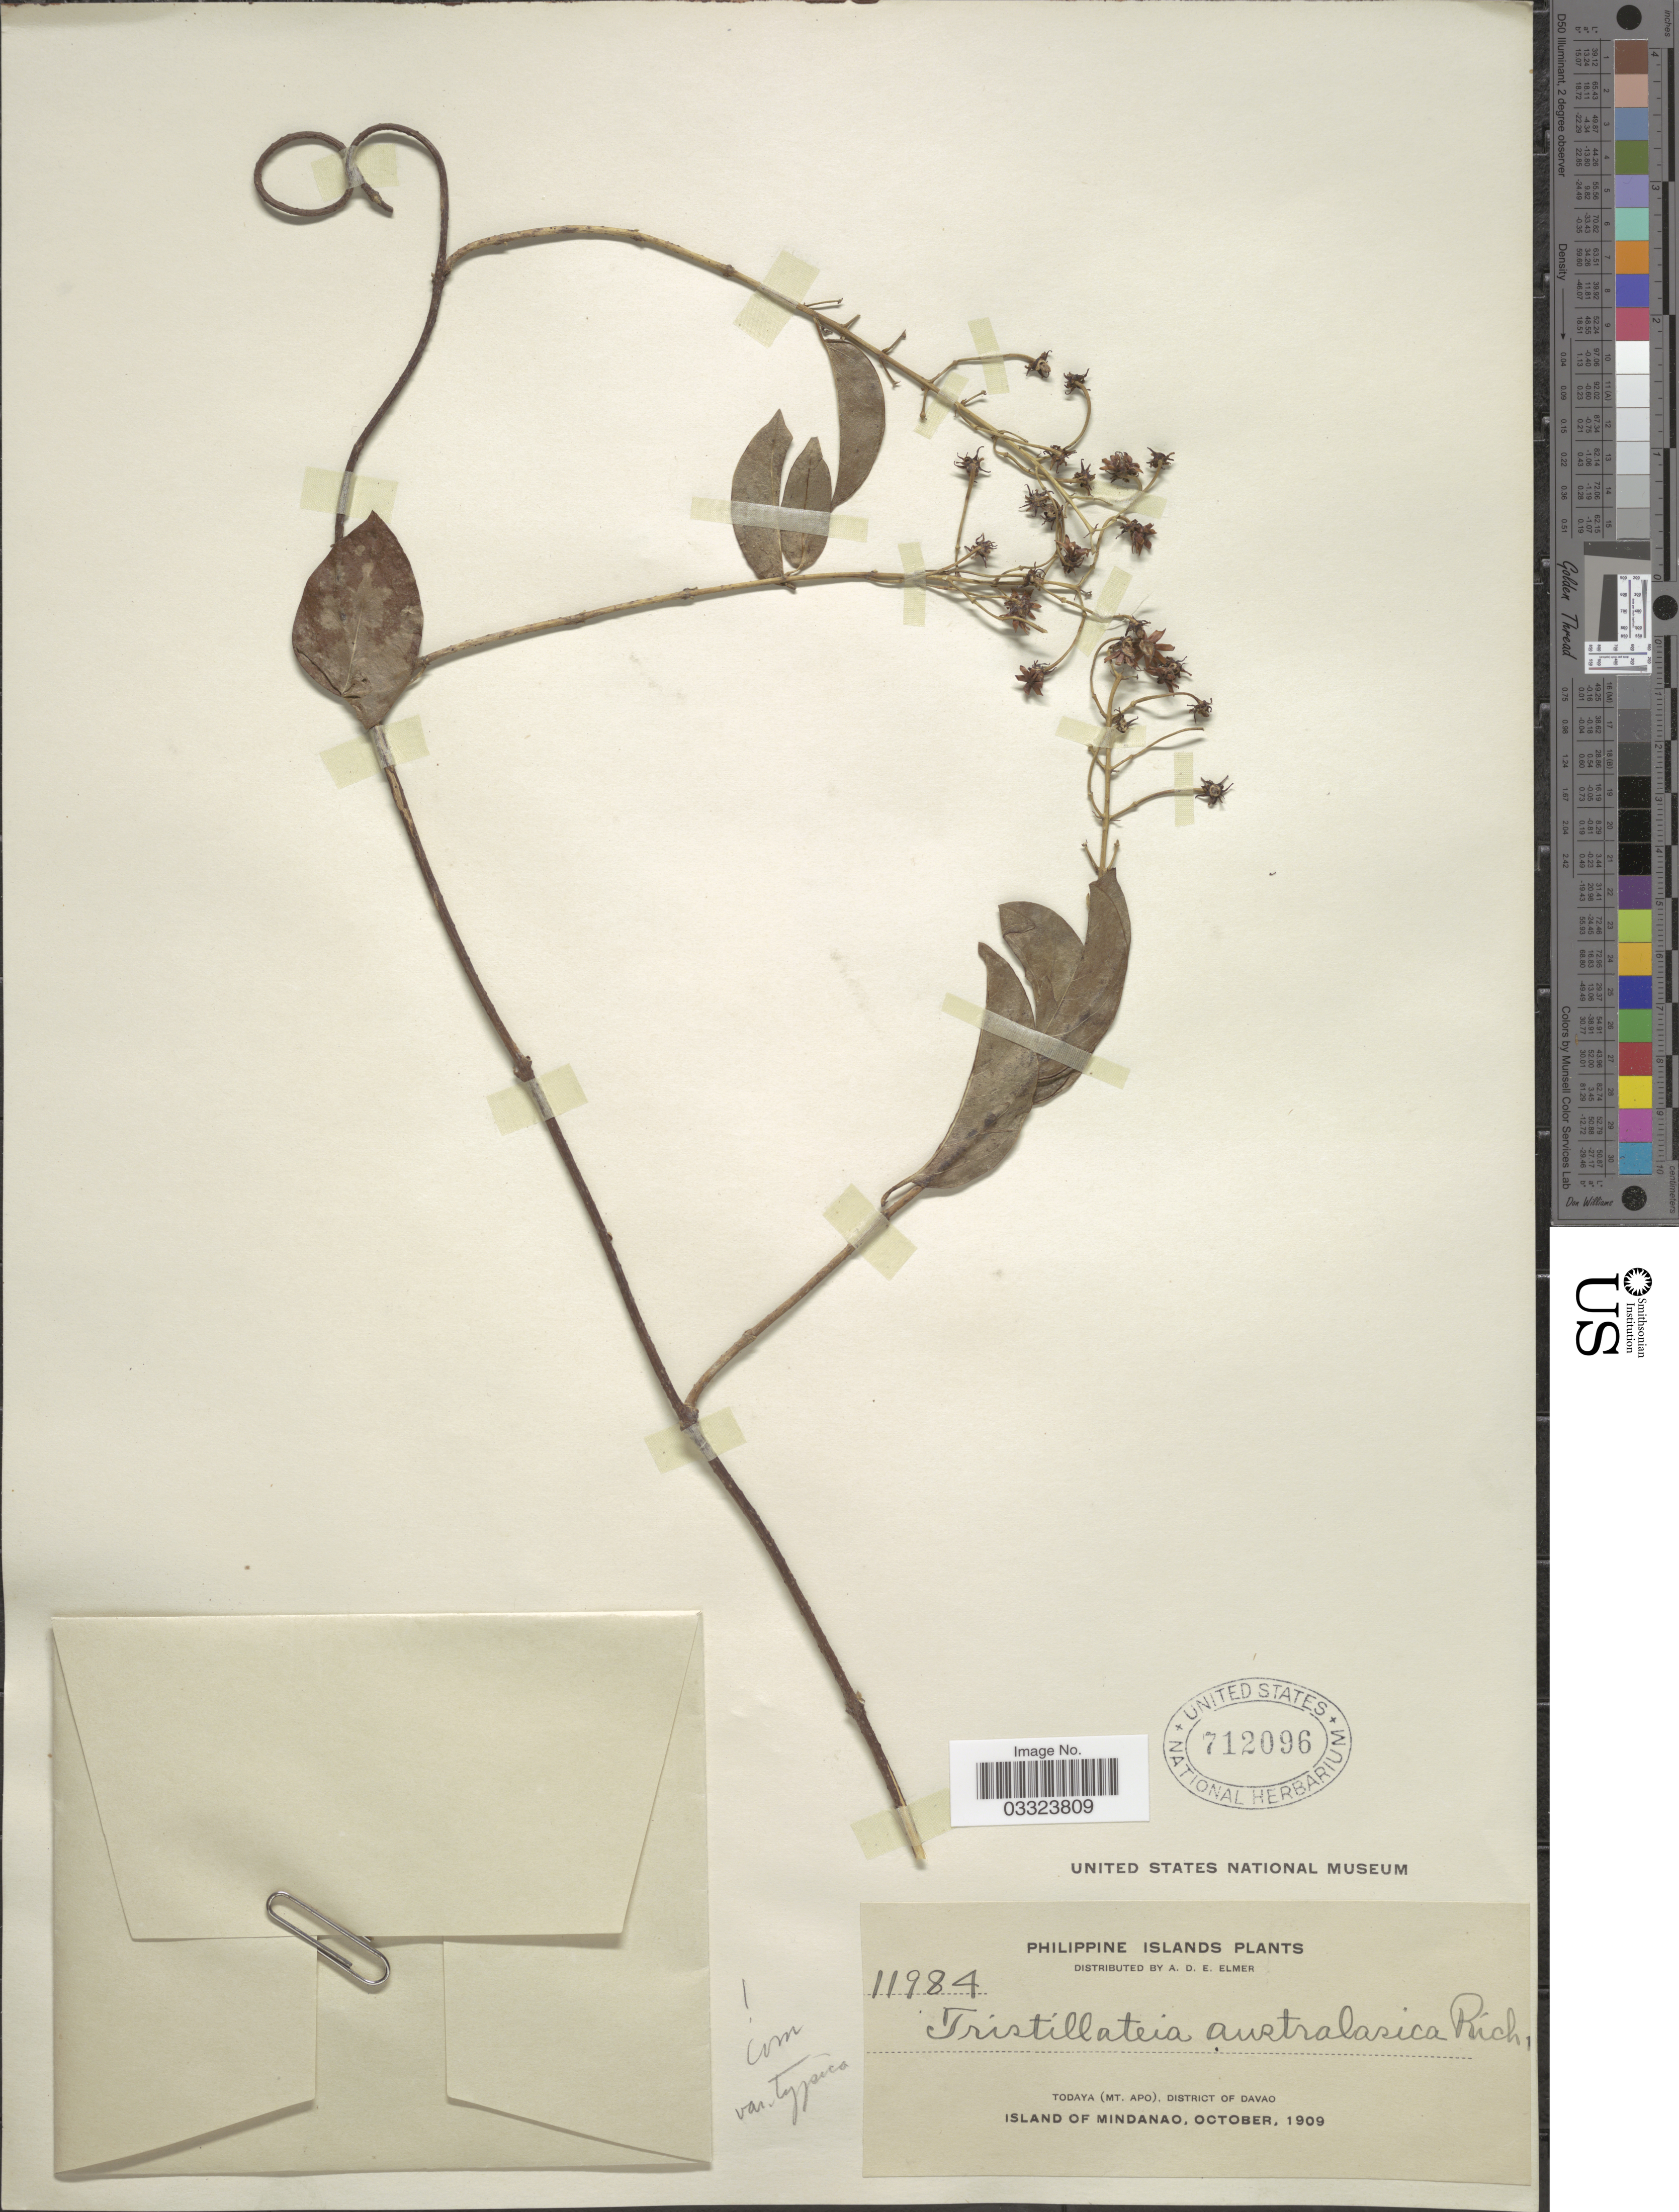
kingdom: Plantae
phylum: Tracheophyta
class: Magnoliopsida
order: Malpighiales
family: Malpighiaceae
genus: Tristellateia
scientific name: Tristellateia australasiae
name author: A. Rich.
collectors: A. D. E. Elmer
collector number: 11984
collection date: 1909-10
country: Philippines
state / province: Davao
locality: Philippine Islands. Todaya (Mt. Apo), District of Davao. Island of Mindanao.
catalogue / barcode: US 712096